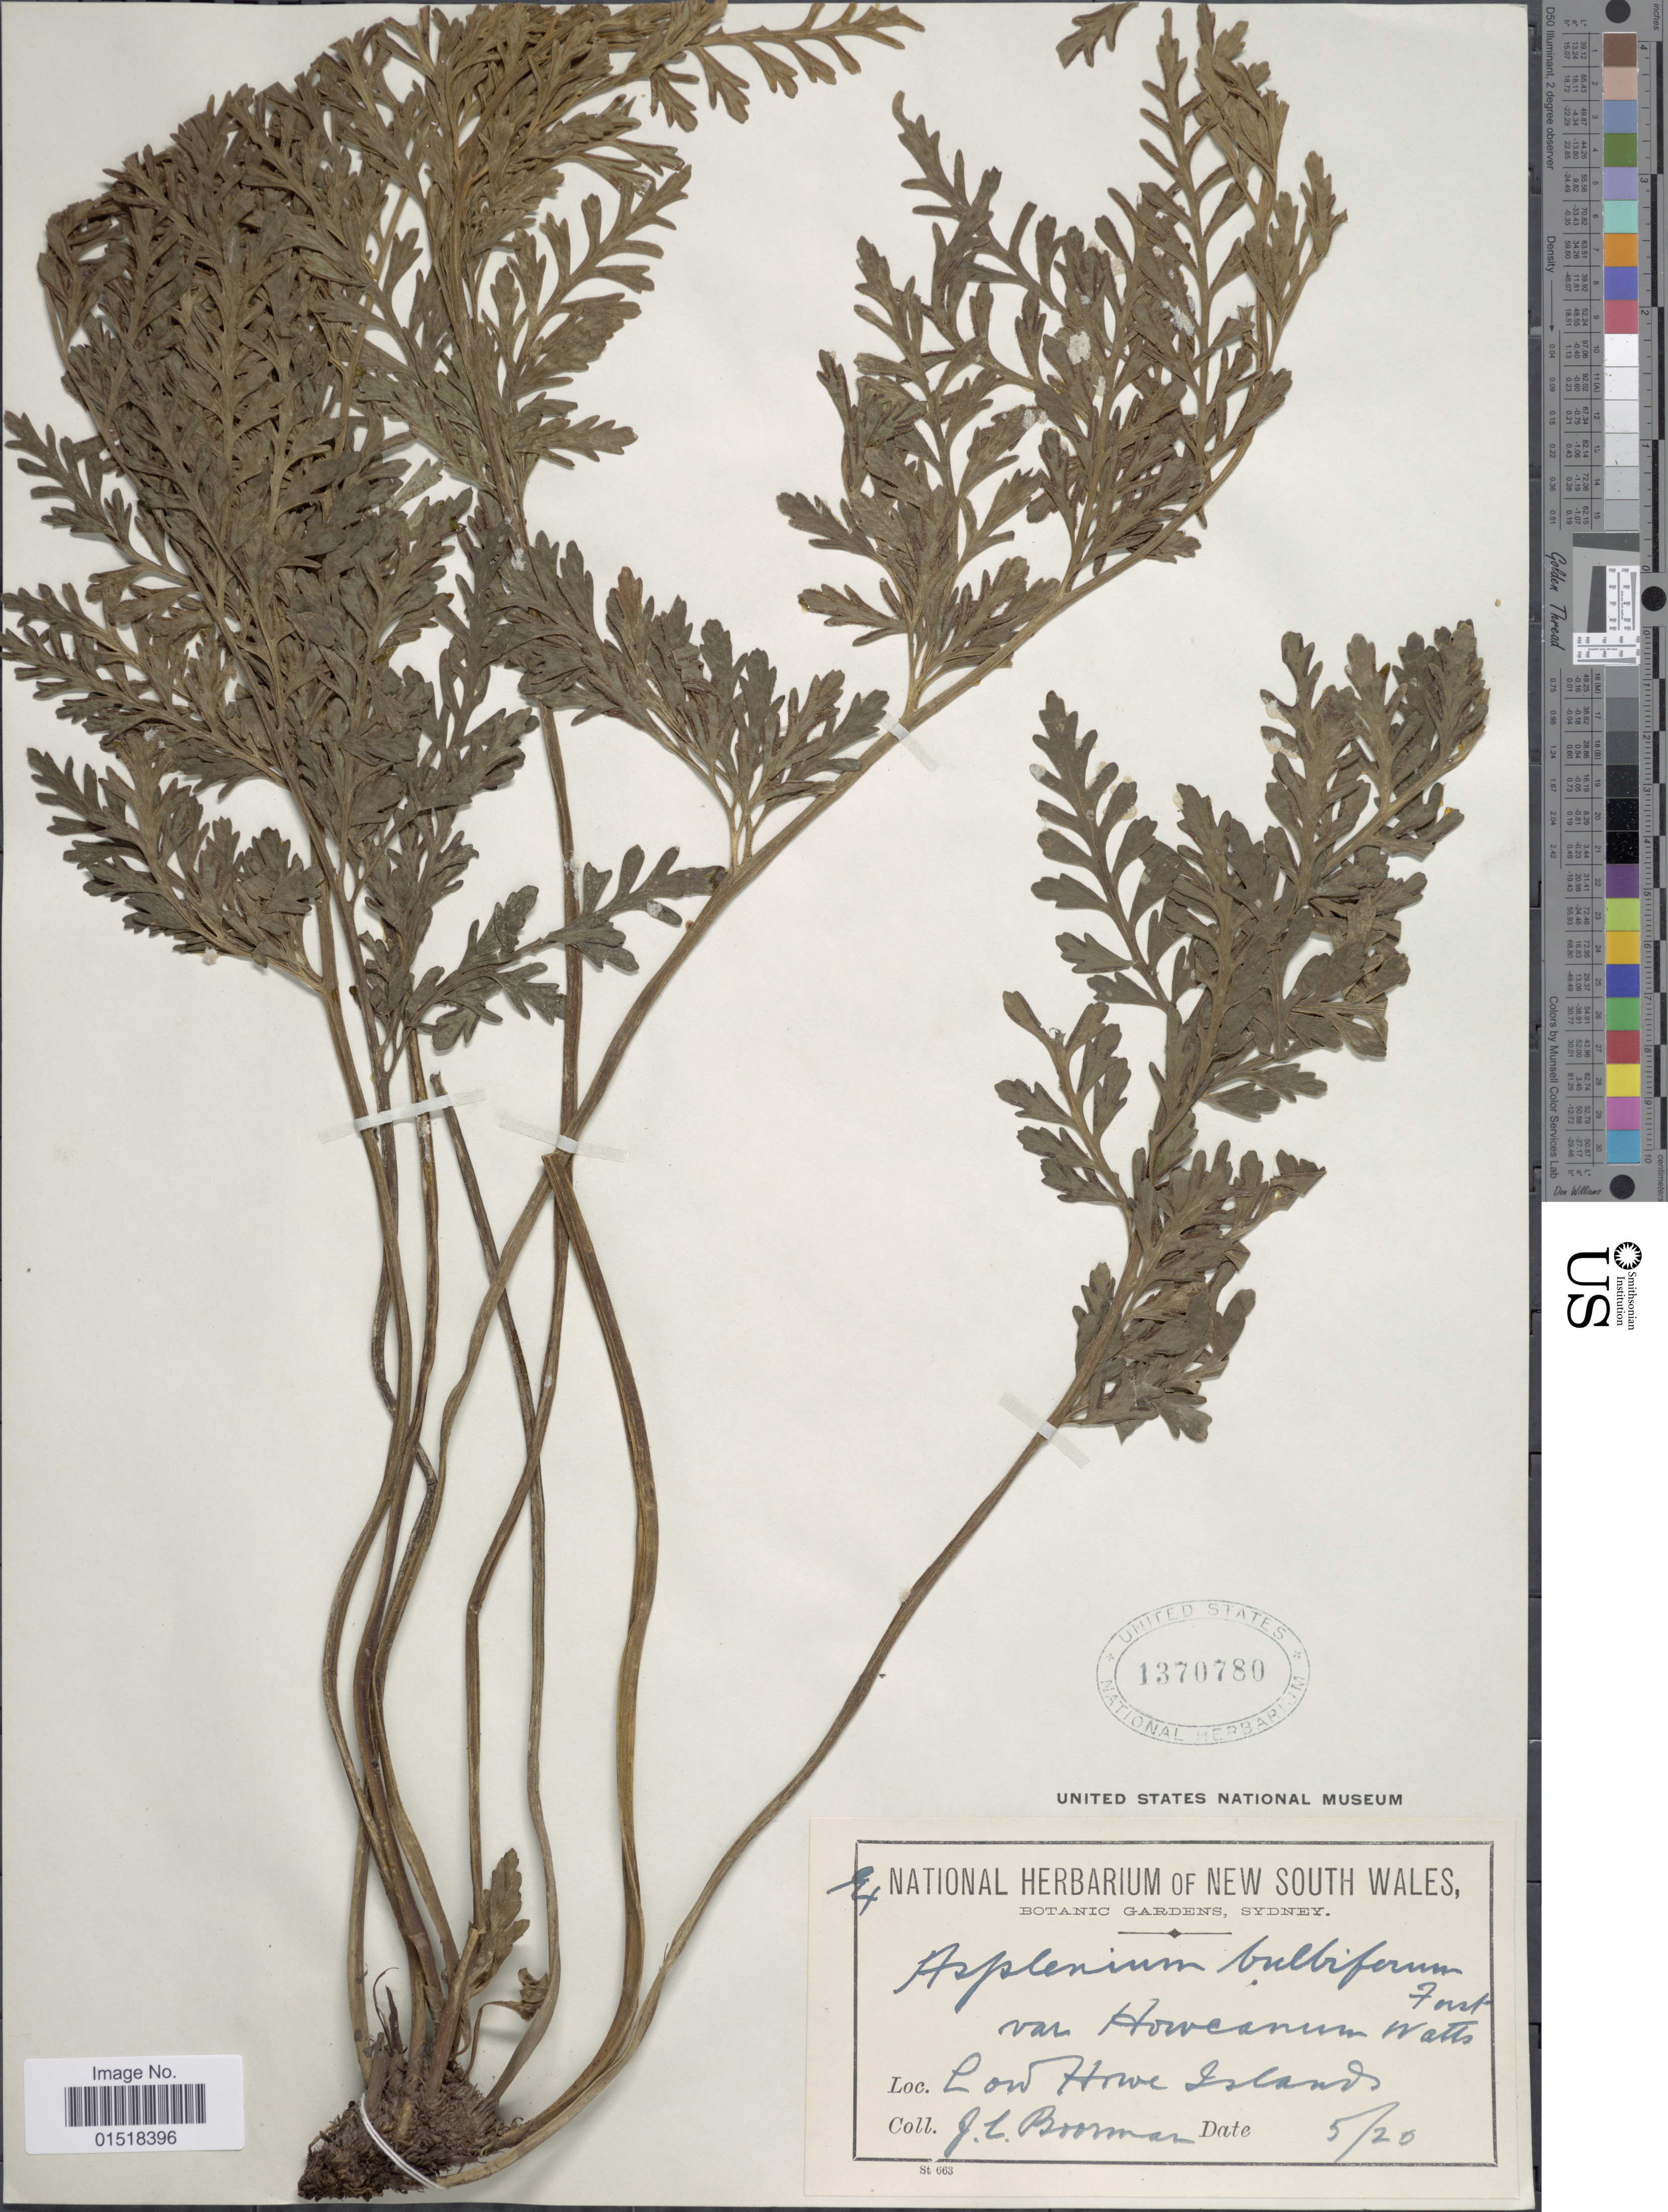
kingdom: Plantae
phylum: Tracheophyta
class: Polypodiopsida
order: Polypodiales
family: Aspleniaceae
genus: Asplenium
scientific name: Asplenium bulbiferum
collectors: J. Boorman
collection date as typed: Transcribed d/m/y: /5/25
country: Australia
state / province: New South Wales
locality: Lord Howe Islands.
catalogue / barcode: US 1370780